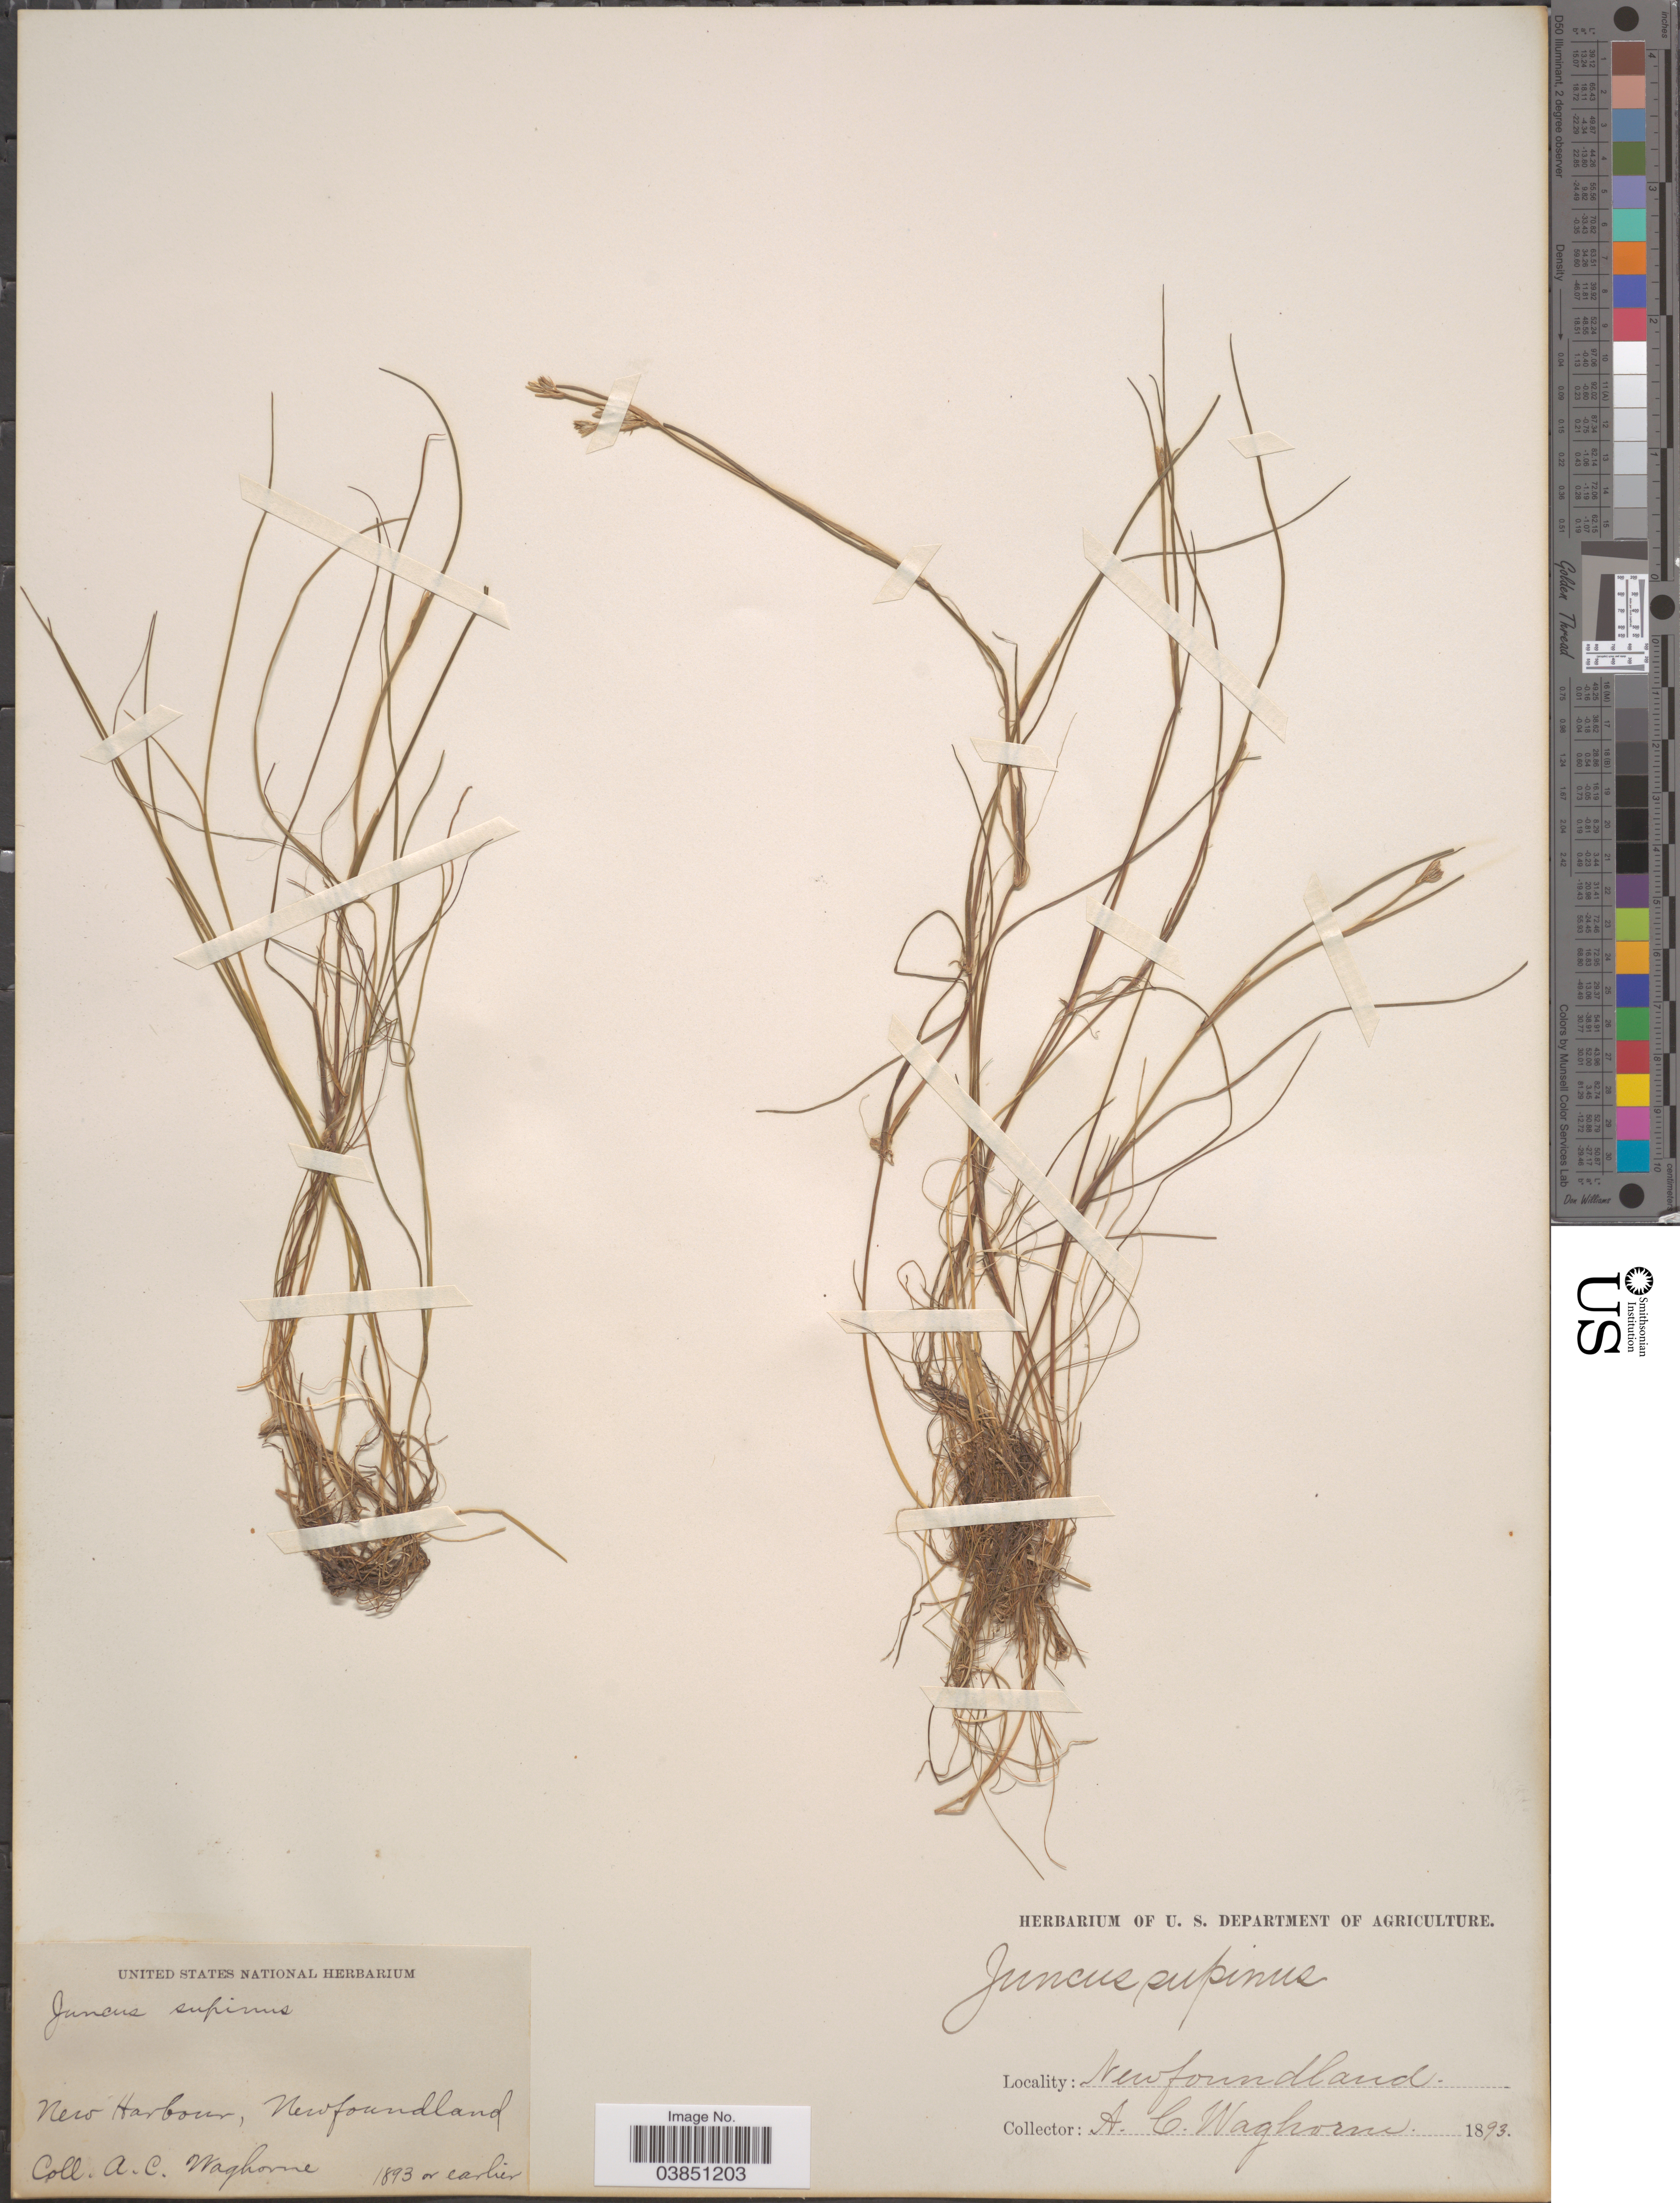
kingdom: Plantae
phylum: Tracheophyta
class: Liliopsida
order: Poales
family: Juncaceae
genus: Juncus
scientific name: Juncus bulbosus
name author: L.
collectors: A. Waghorne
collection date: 1893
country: Canada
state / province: Newfoundland and Labrador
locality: New Harbour.